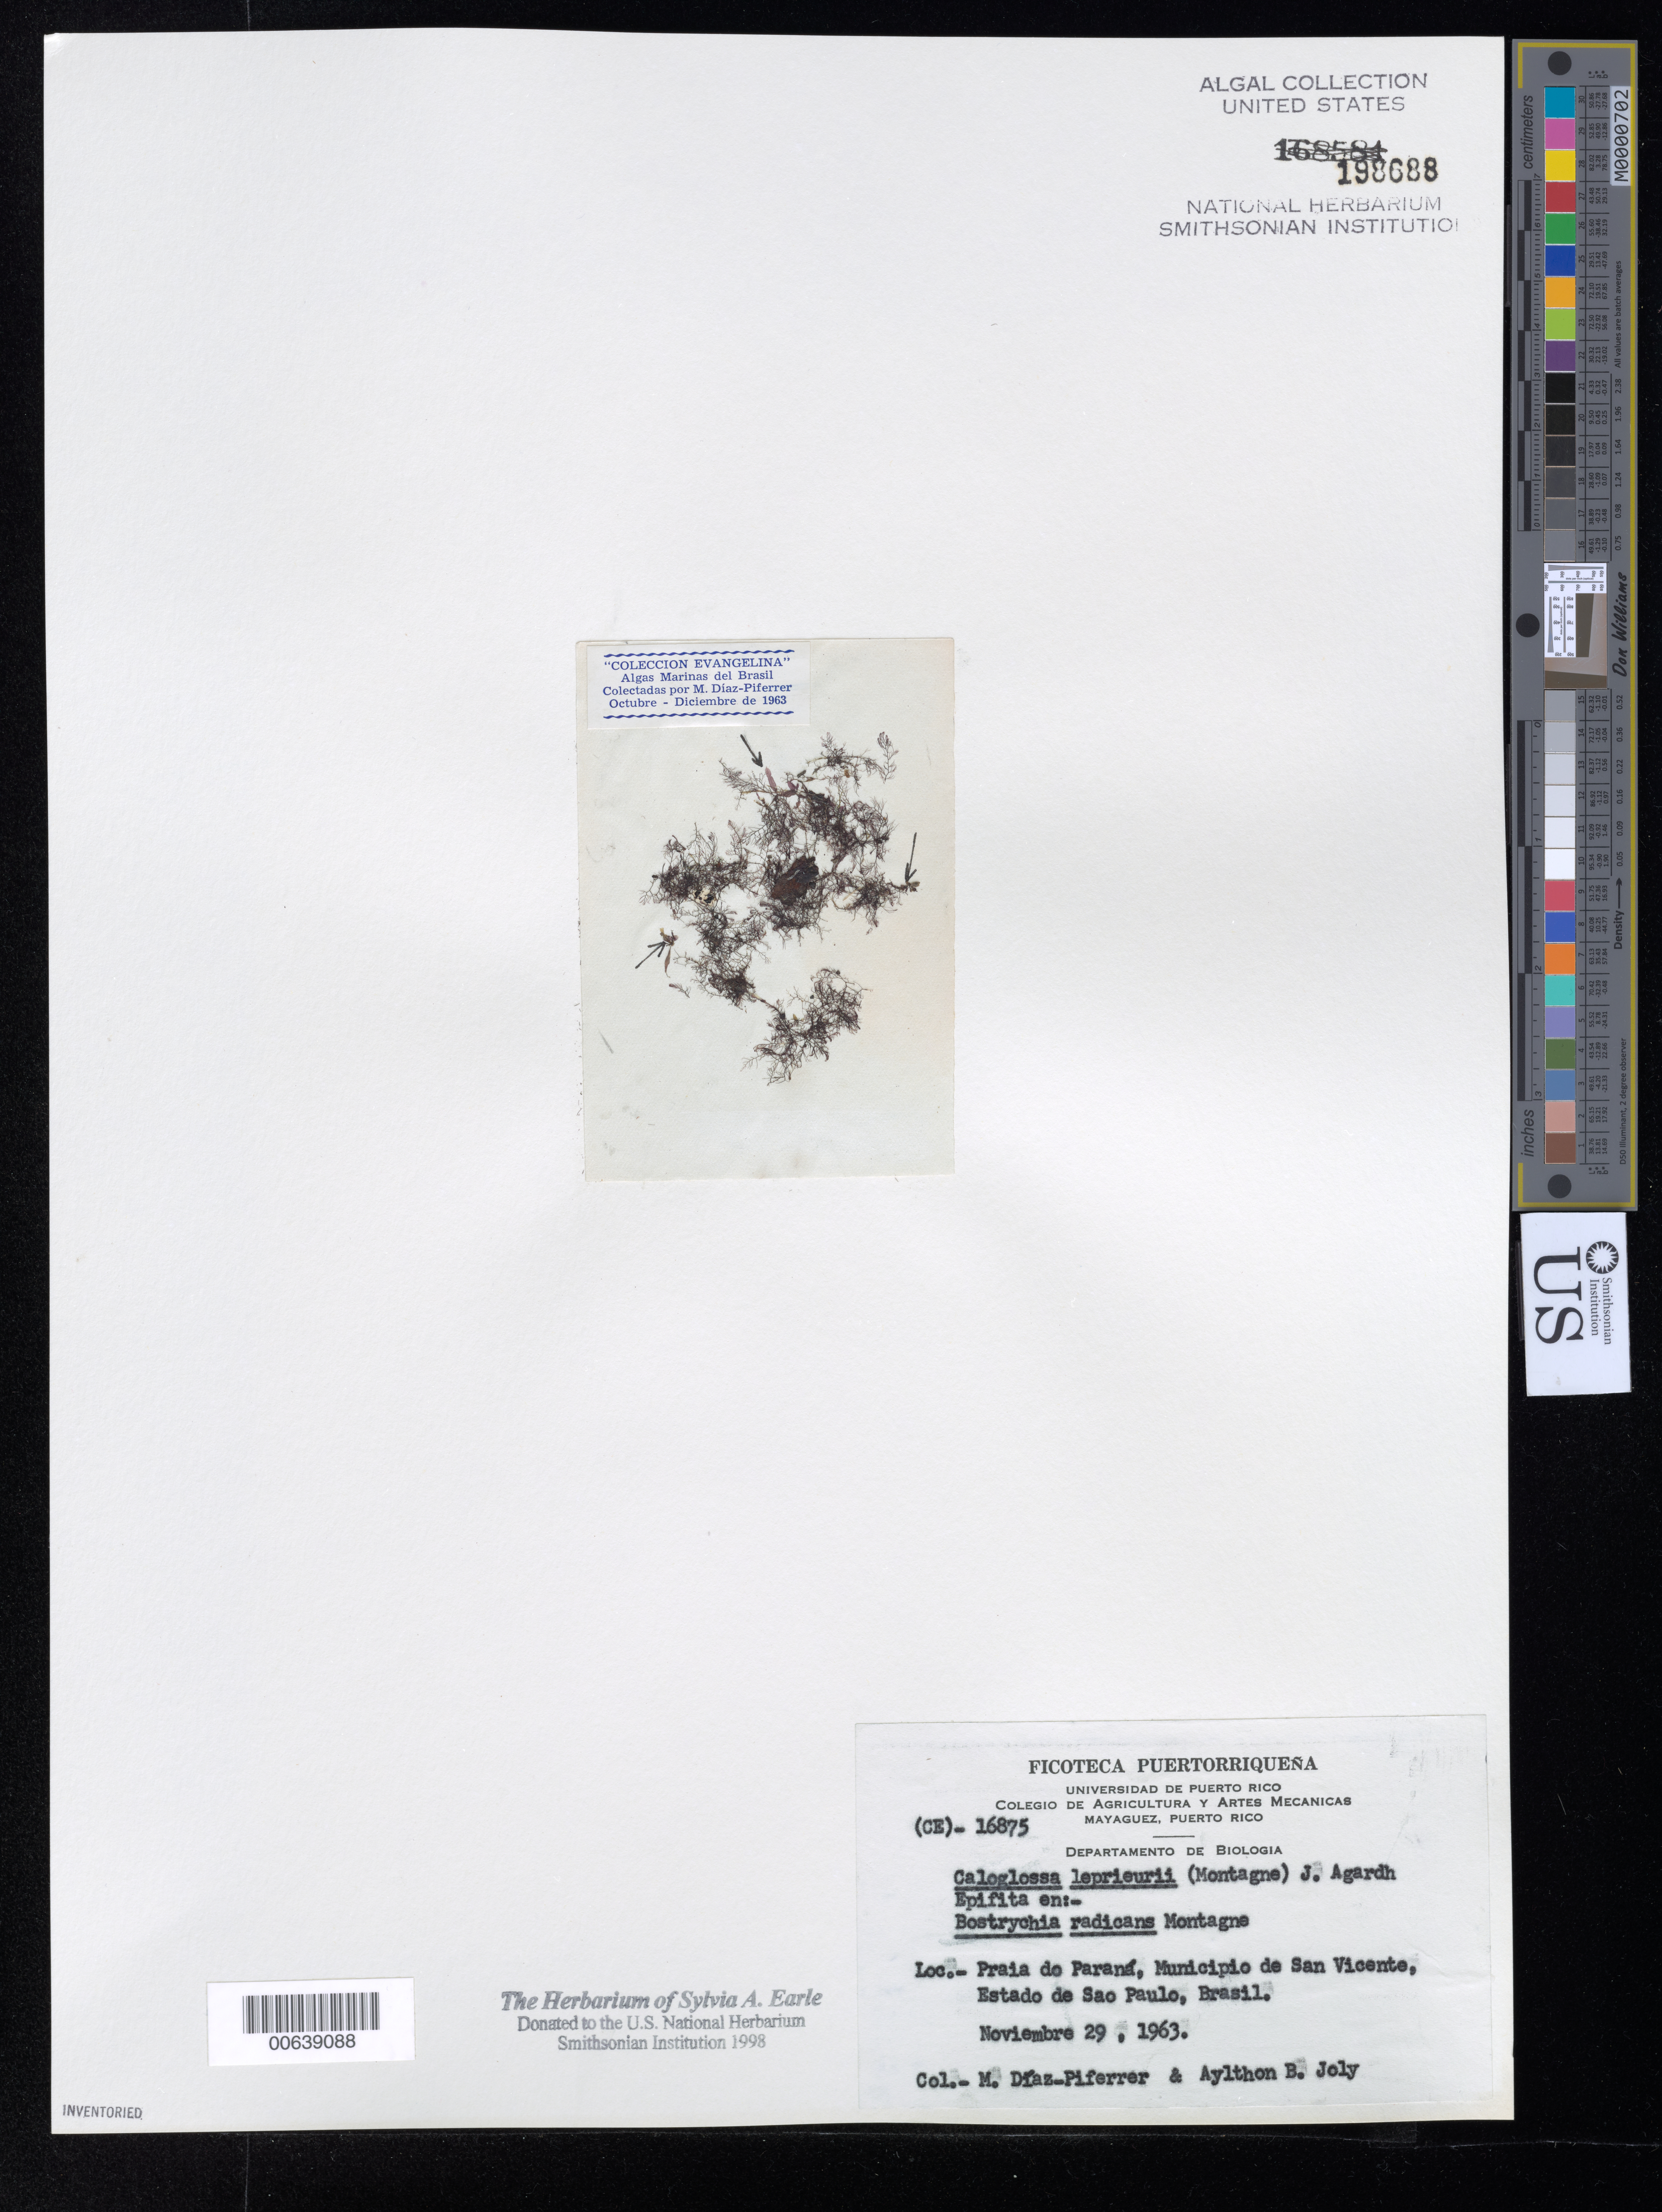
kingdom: Plantae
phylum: Rhodophyta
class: Florideophyceae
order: Ceramiales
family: Delesseriaceae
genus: Caloglossa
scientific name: Caloglossa leprieurii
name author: (Mont.) G. Martens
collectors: M. Diaz-Piferrer & A. Joly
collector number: (ce) 16875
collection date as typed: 29 Nov 1963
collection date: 1963-11-29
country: Brazil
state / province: São Paulo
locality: Praia do Parana, Municipio de San Vicente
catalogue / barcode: US 198688